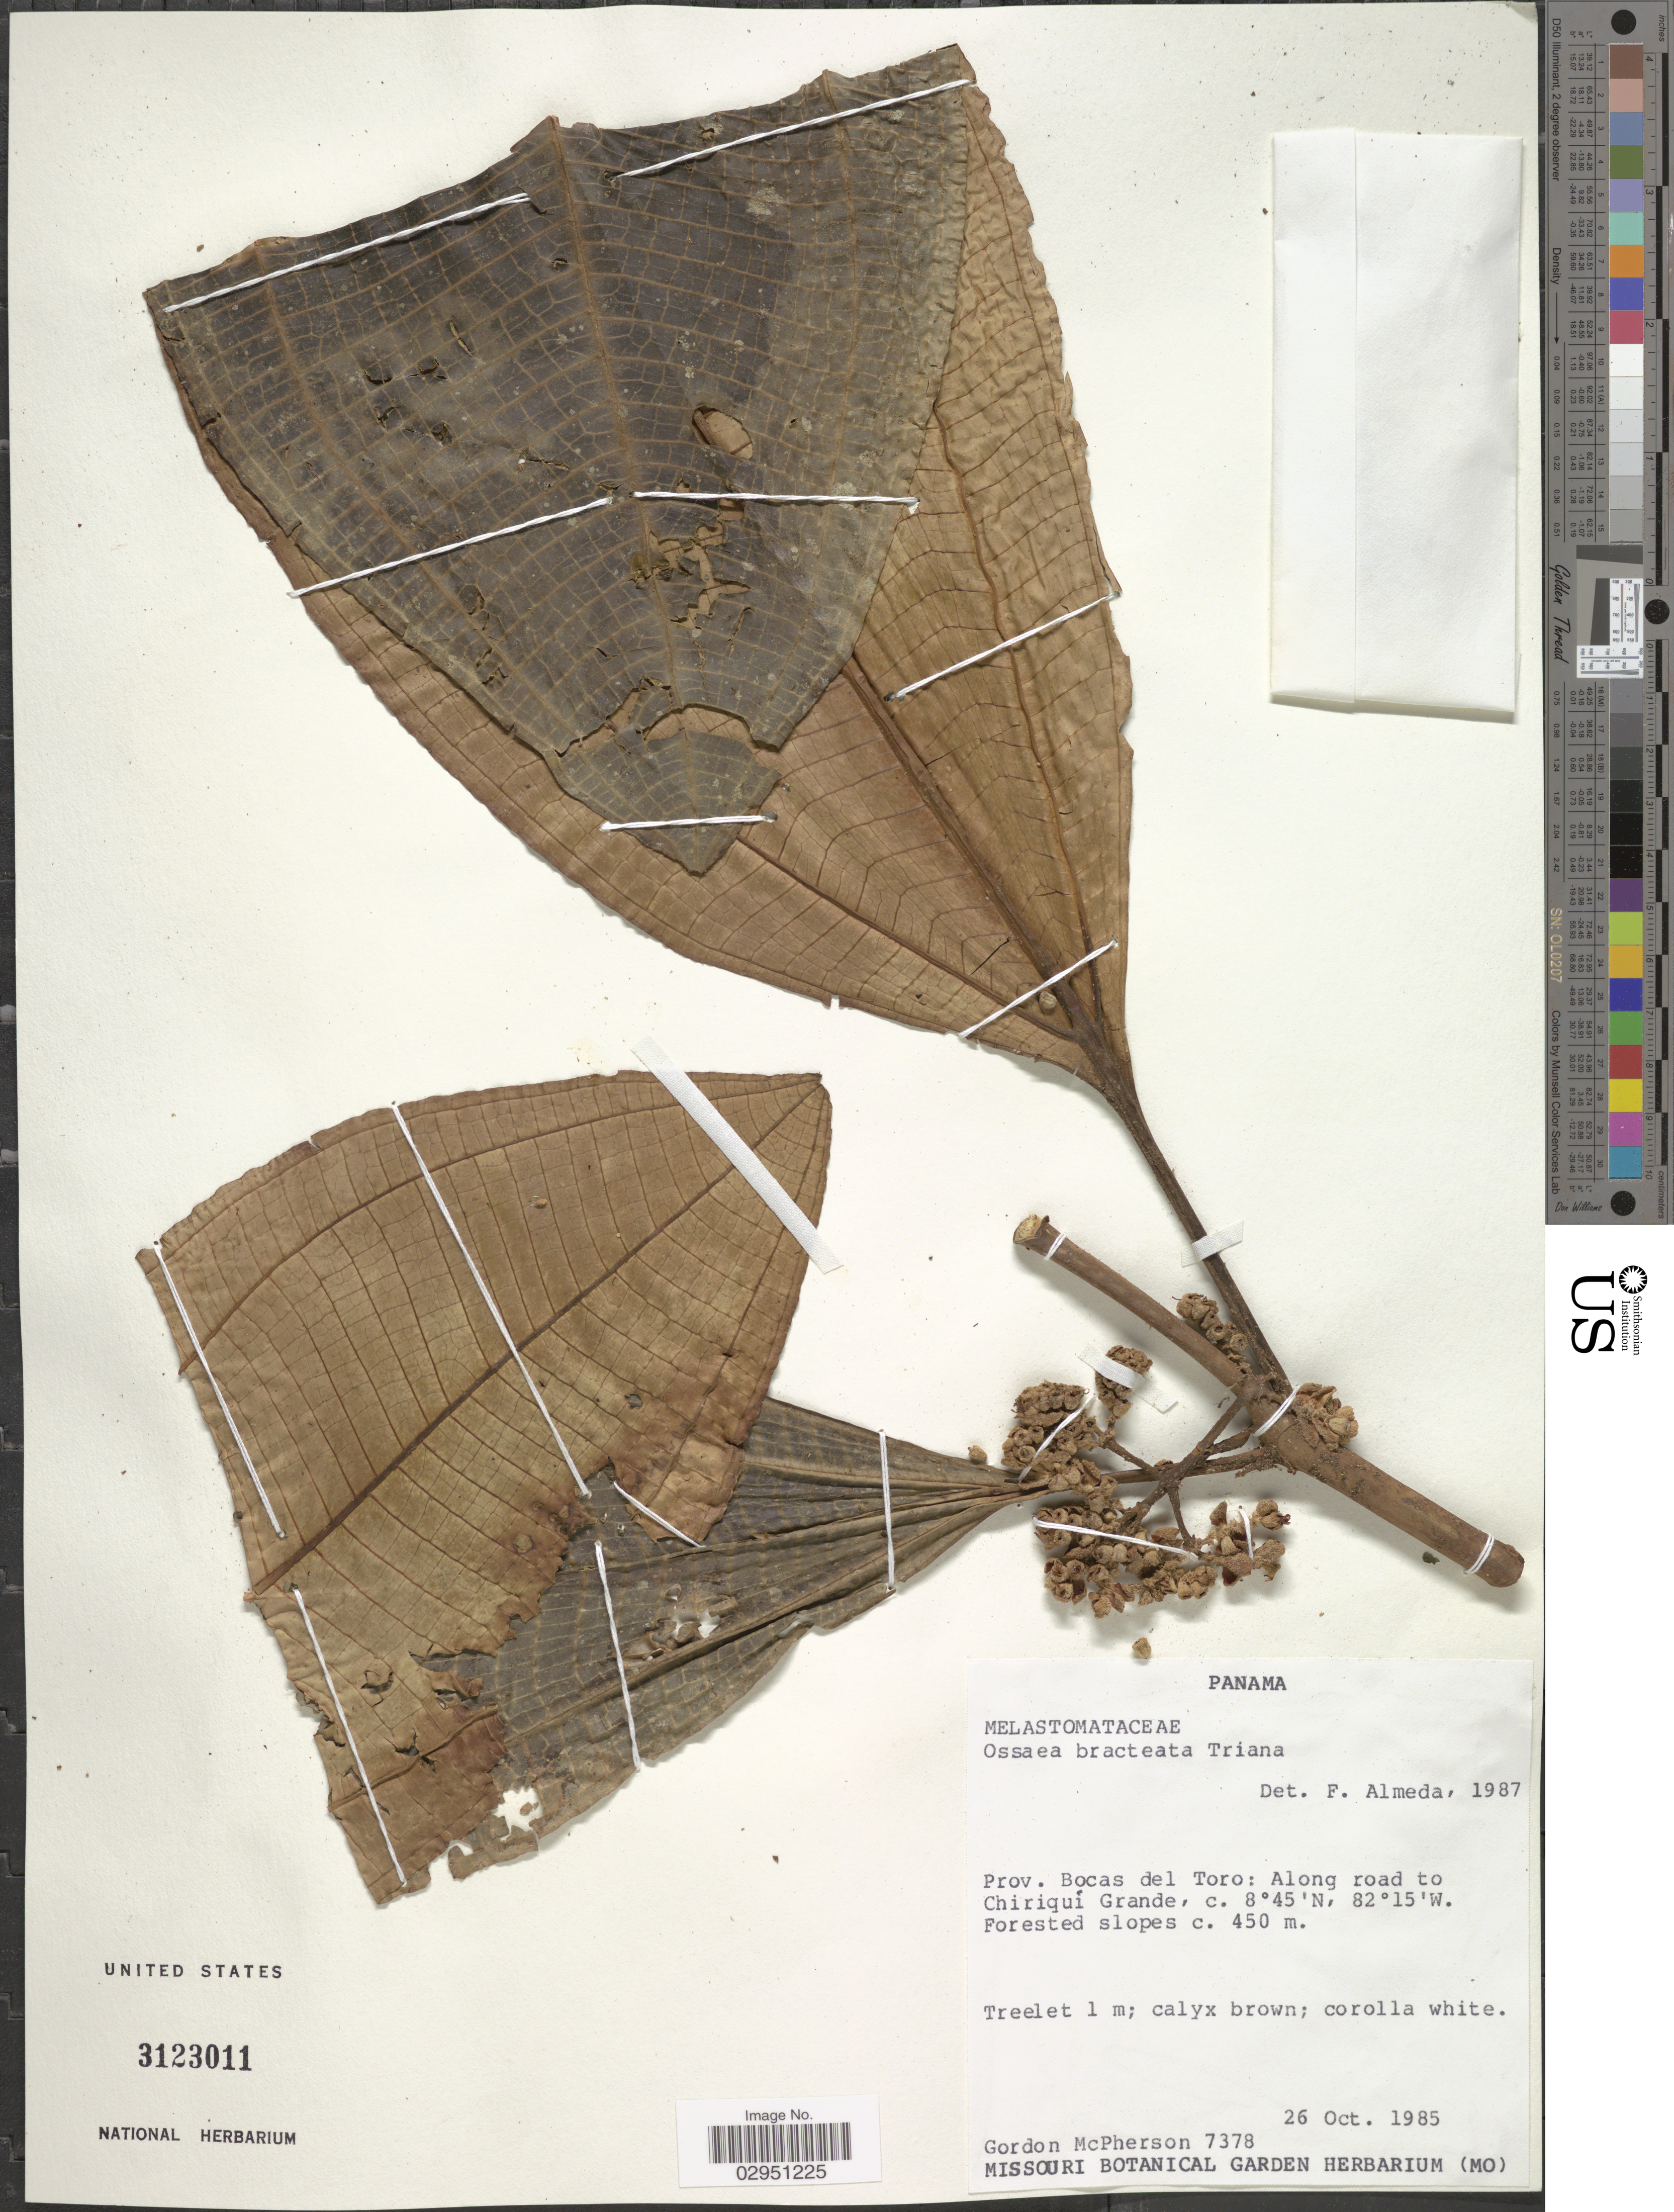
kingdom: Plantae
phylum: Tracheophyta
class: Magnoliopsida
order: Myrtales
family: Melastomataceae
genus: Ossaea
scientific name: Ossaea bracteata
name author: Triana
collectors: G. McPherson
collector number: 7378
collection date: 1985-10-26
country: Panama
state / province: Bocas del Toro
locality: Along road to Chiriquí Grande.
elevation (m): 450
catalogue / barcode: US 3123011